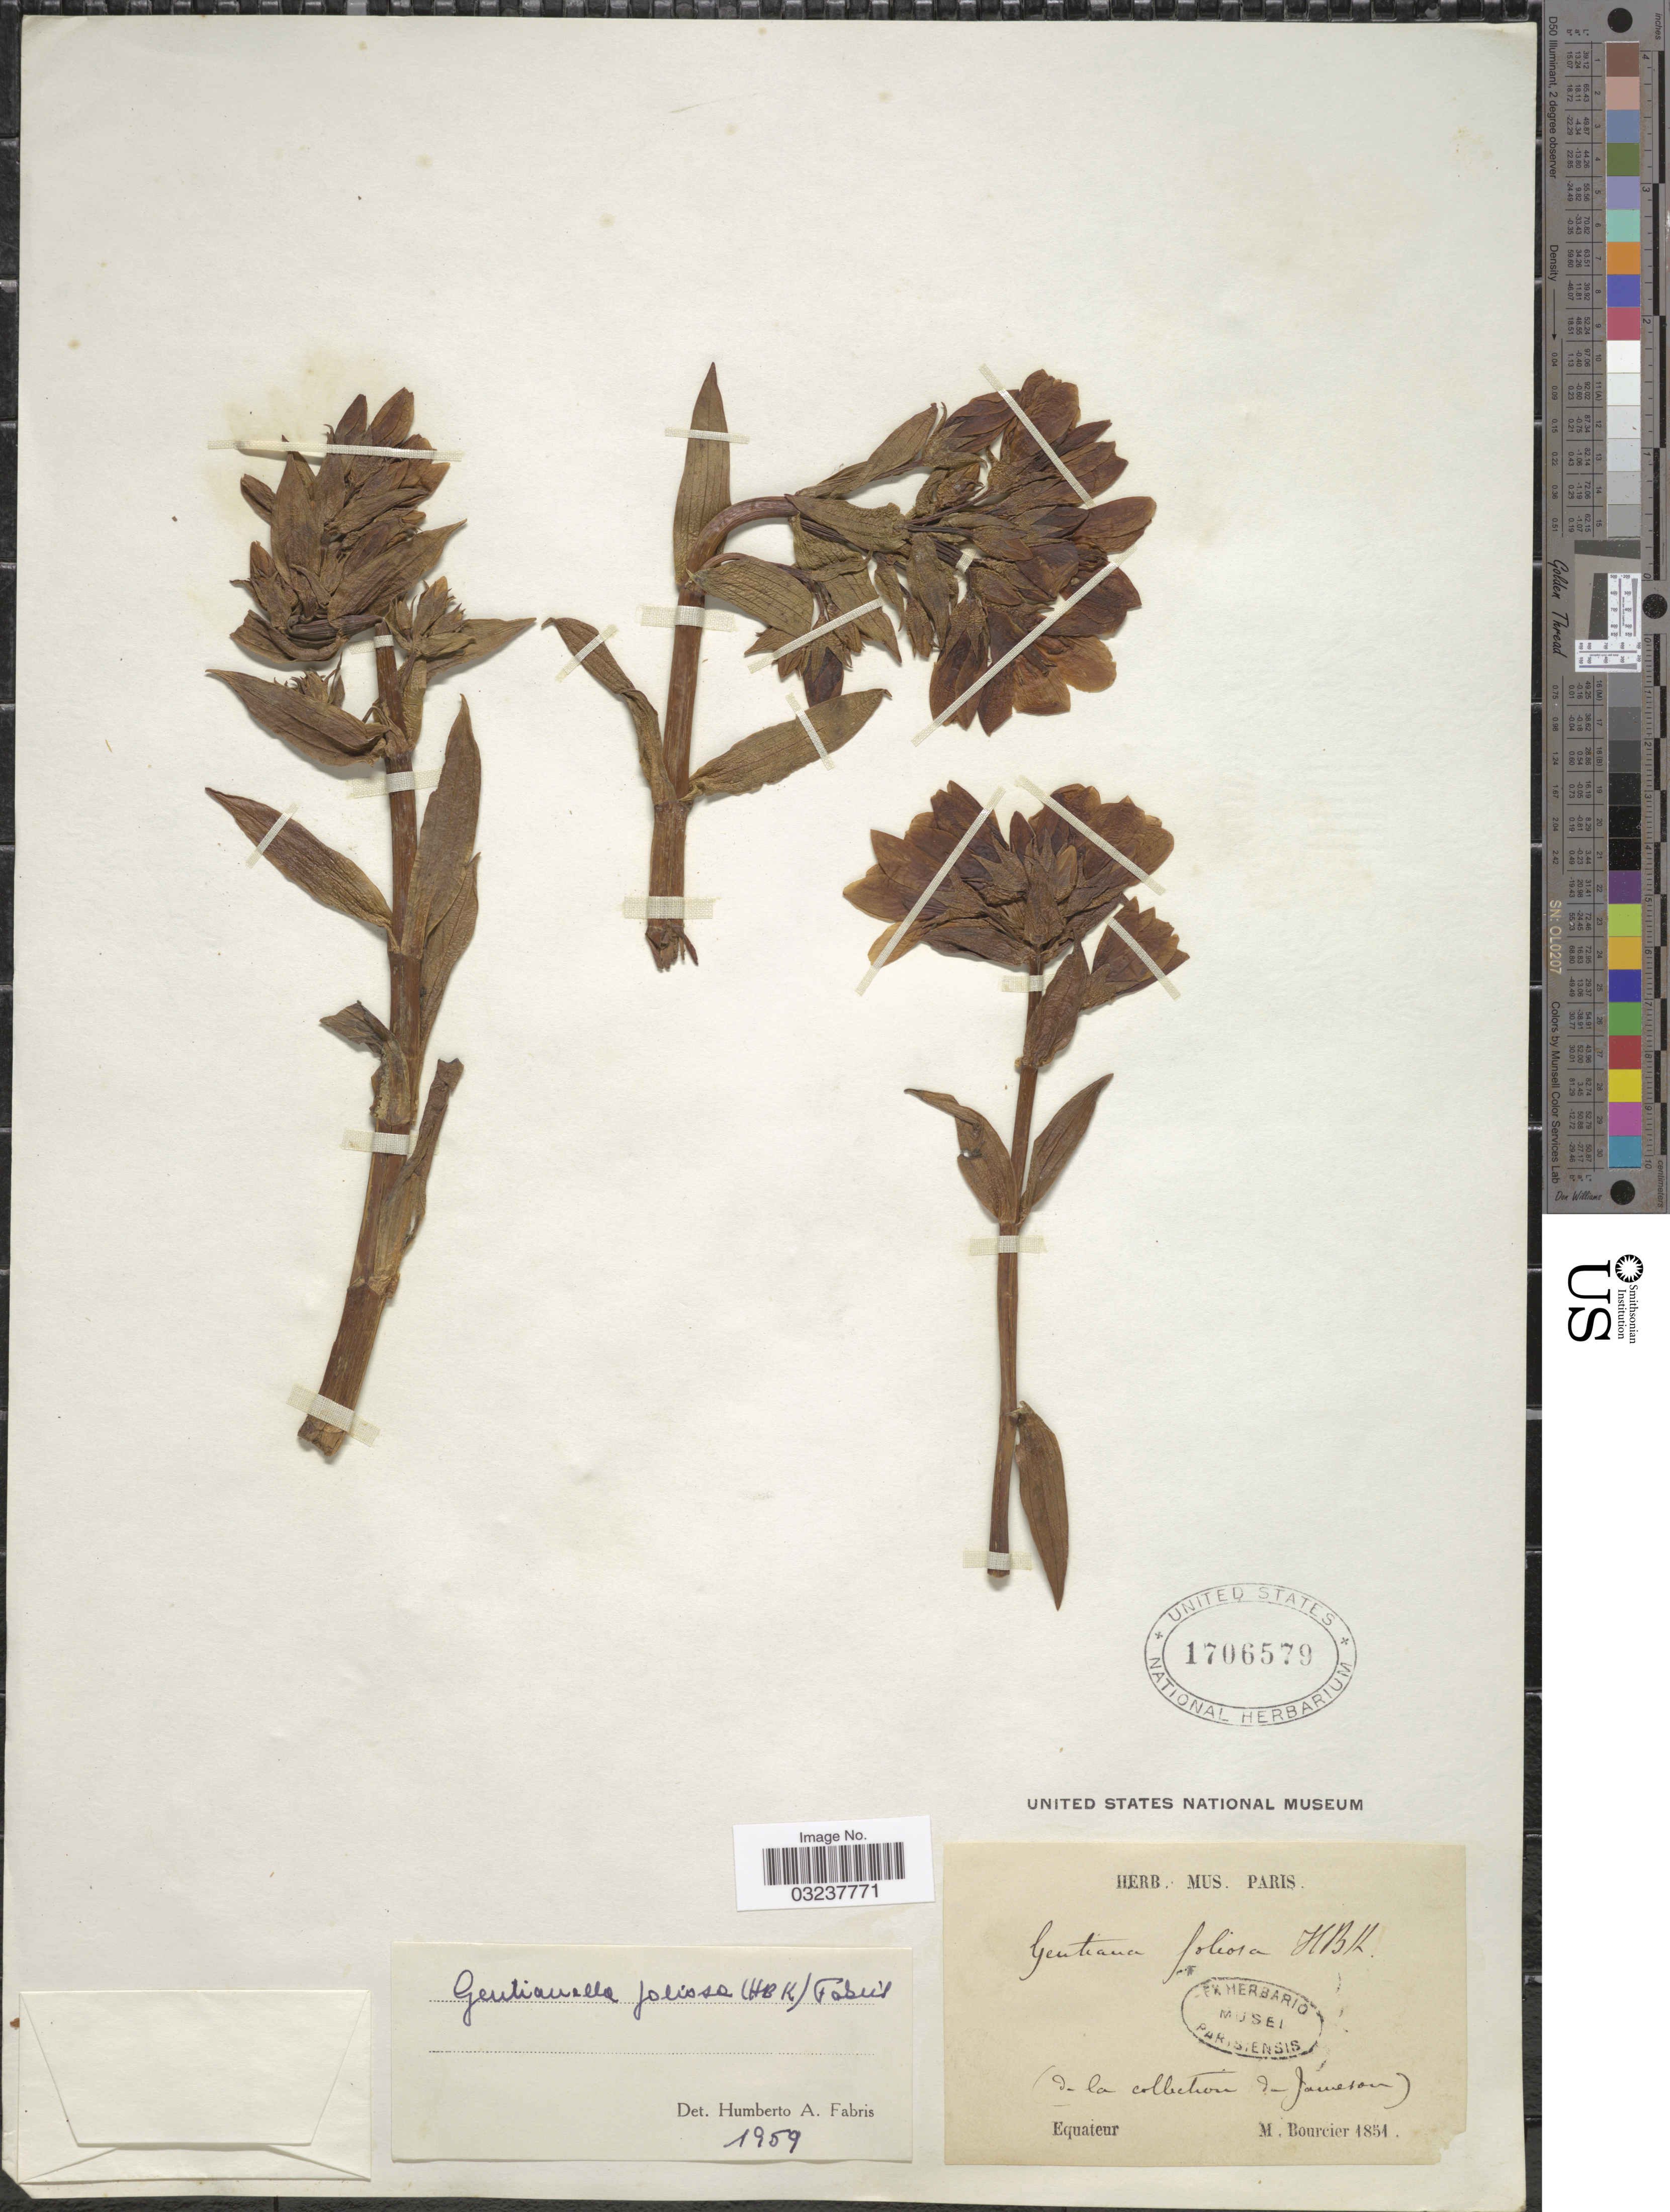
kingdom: Plantae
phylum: Tracheophyta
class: Magnoliopsida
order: Gentianales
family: Gentianaceae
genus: Gentianella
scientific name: Gentianella foliosa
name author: (Kunth) Fabris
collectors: -- Jameson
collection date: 1851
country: Ecuador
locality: Equateur.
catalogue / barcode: US 1706579